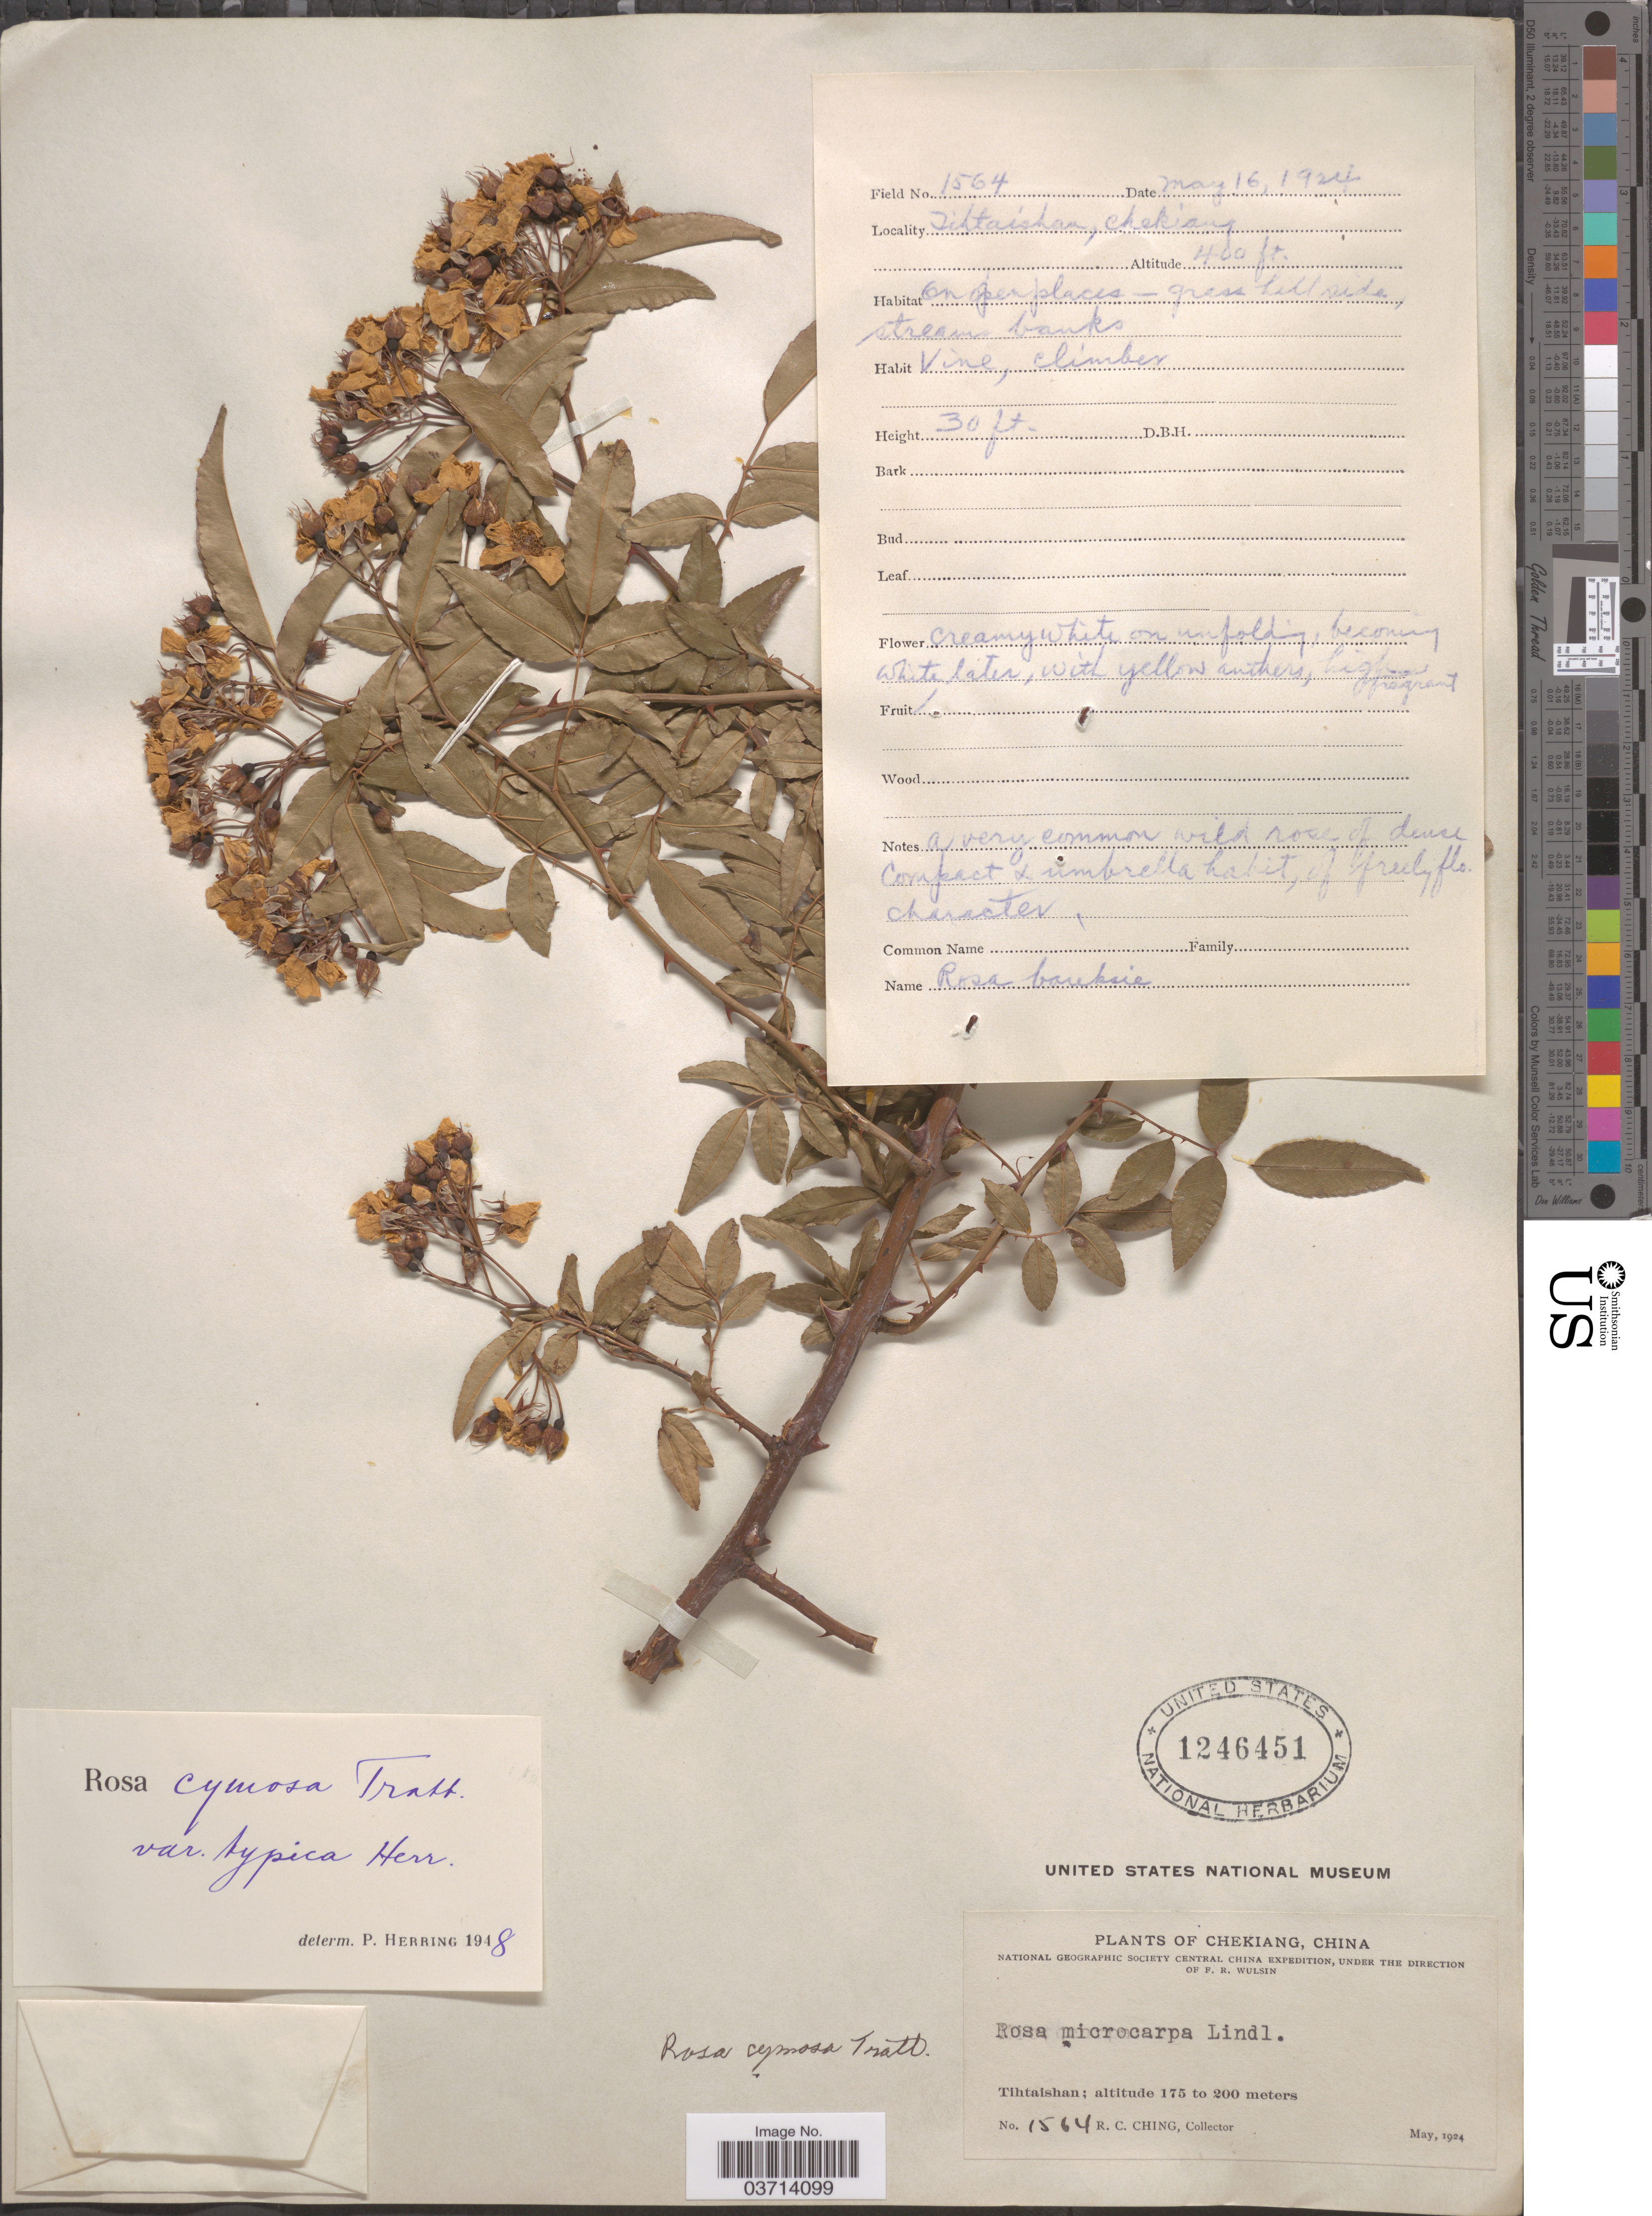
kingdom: Plantae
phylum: Tracheophyta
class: Magnoliopsida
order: Rosales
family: Rosaceae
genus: Rosa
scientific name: Rosa indica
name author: L.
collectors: R. C. Ching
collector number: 1564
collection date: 1924-05-16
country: China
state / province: Zhejiang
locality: Chekiang. Tihtaishan.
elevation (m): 122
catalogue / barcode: US 1246451